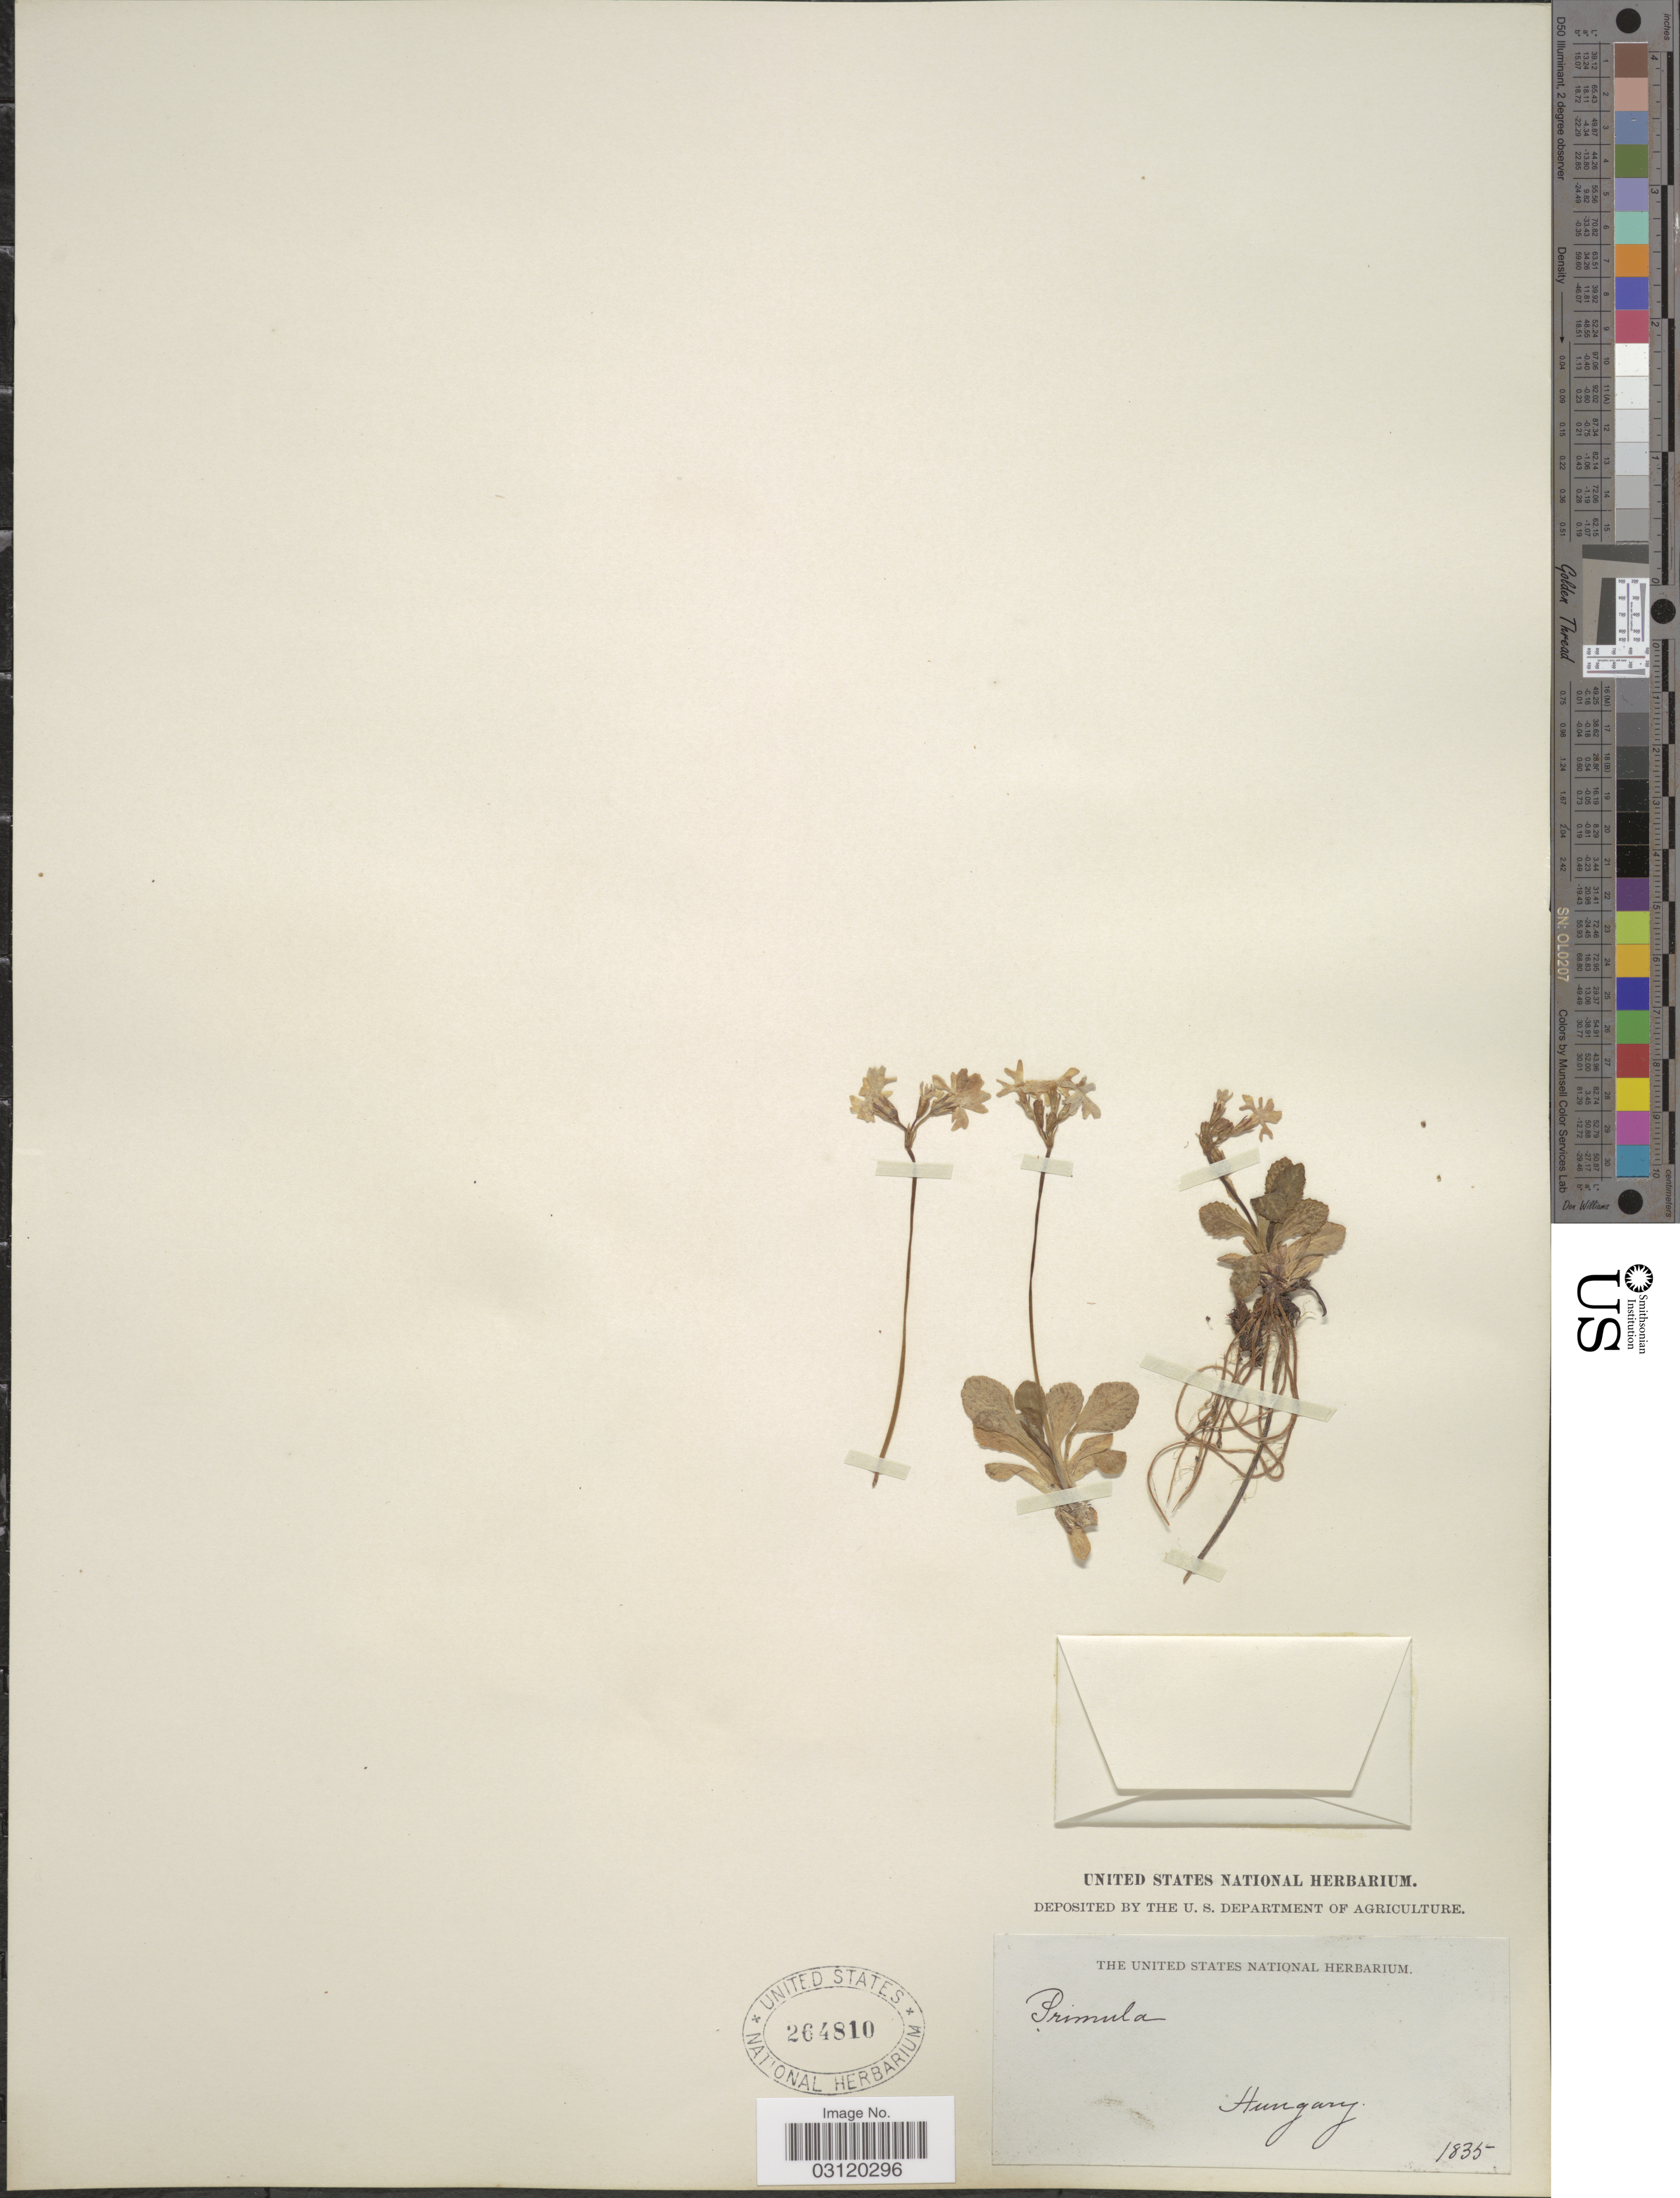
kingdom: Plantae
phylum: Tracheophyta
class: Magnoliopsida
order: Ericales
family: Primulaceae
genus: Primula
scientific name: Primula sp.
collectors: ex herb. United States National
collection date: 1835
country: Hungary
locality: Hungary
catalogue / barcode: US 264810